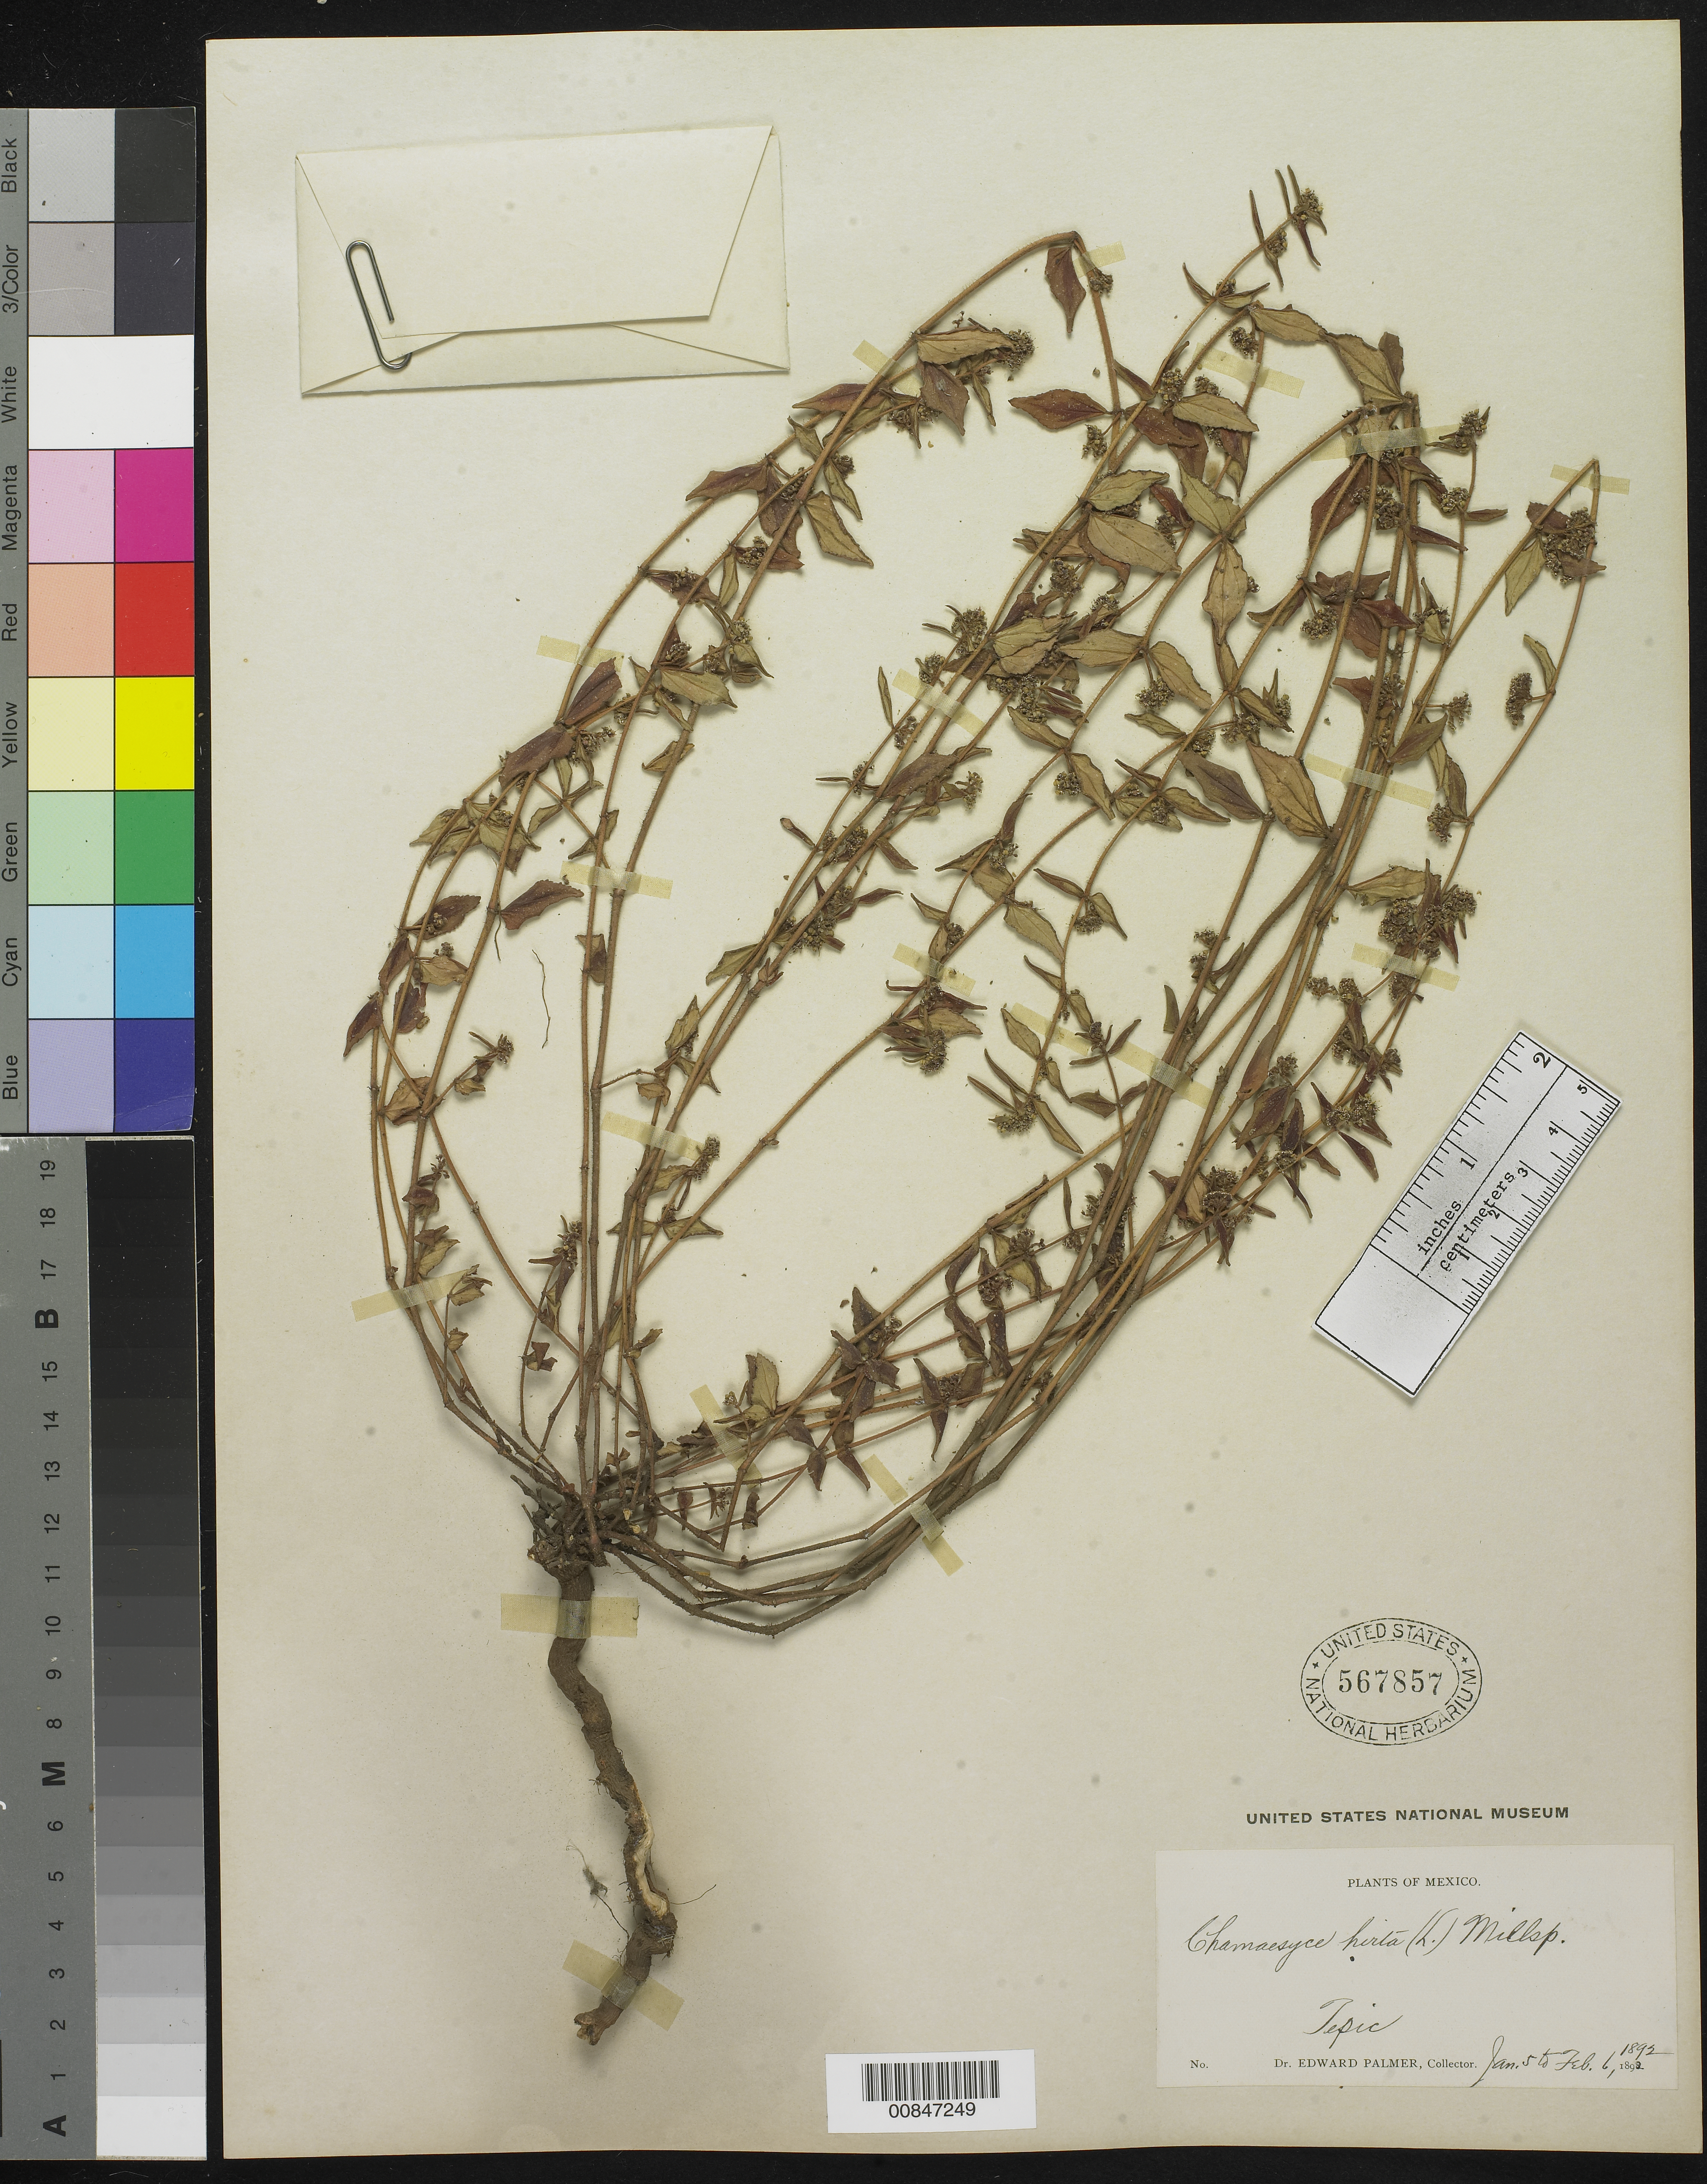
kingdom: Plantae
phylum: Tracheophyta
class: Magnoliopsida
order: Malpighiales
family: Euphorbiaceae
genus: Euphorbia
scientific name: Euphorbia hirta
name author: L.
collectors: E. Palmer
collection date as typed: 05 Jan 1892 to 06 Feb 1892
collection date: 1892-01-05/1892-02-06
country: Mexico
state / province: Nayarit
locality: Tepic, Nayarit.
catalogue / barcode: US 567857